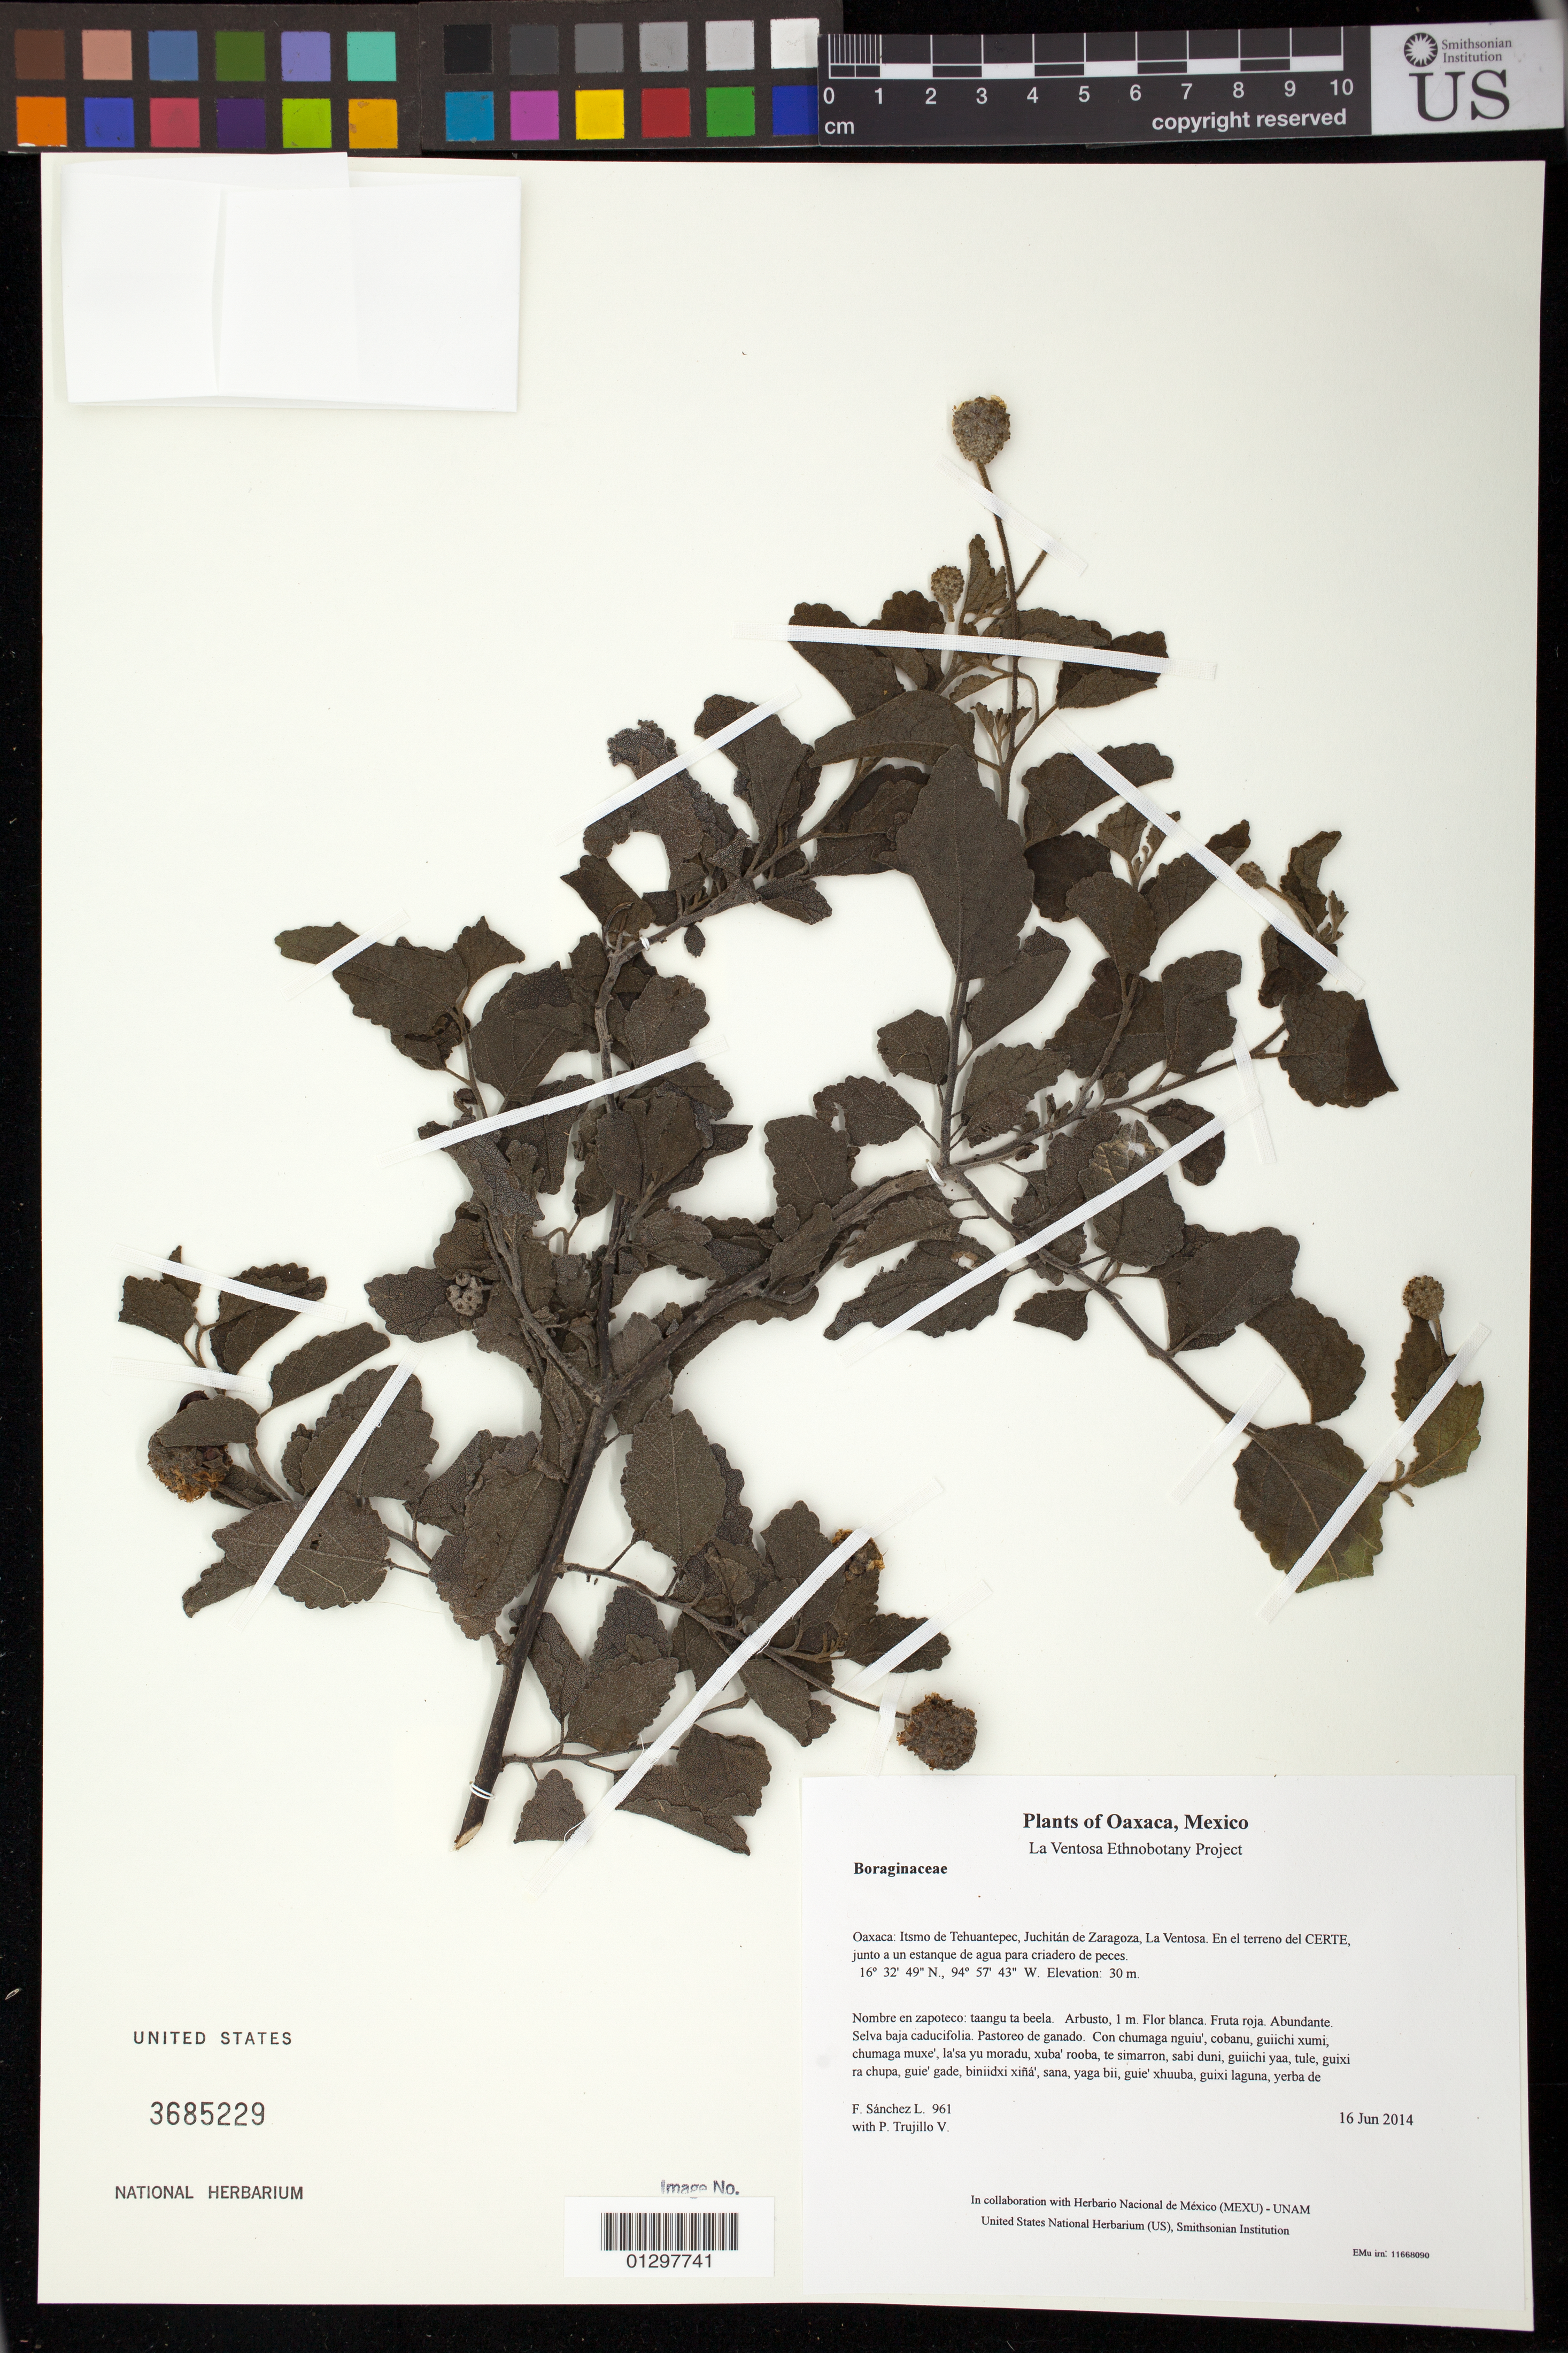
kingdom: Plantae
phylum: Tracheophyta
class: Magnoliopsida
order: Boraginales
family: Cordiaceae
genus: Varronia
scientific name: Varronia stellata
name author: (Greenm.) Borhidi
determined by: Strong, Mark T., (BOT), Smithsonian Institution - National Museum of Natural History (UNITED STATES)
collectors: F. Sánchez L. & P. Trujillo V.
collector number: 961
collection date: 2014-06-16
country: Mexico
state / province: Oaxaca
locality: Itsmo de Tehuantepec, Juchitán de Zaragoza, La Ventosa. En el terreno del CERTE, junto a un estanque de agua para criadero de peces.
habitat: Selva baja caducifolia. Pastoreo de ganado.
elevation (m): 30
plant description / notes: JEBOT, MEXU, SERO, US; Yaga bandaga. 1 m. Guie' naquichi'. Cuaananaxhi naxiña'. Stale.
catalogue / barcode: US 3685229